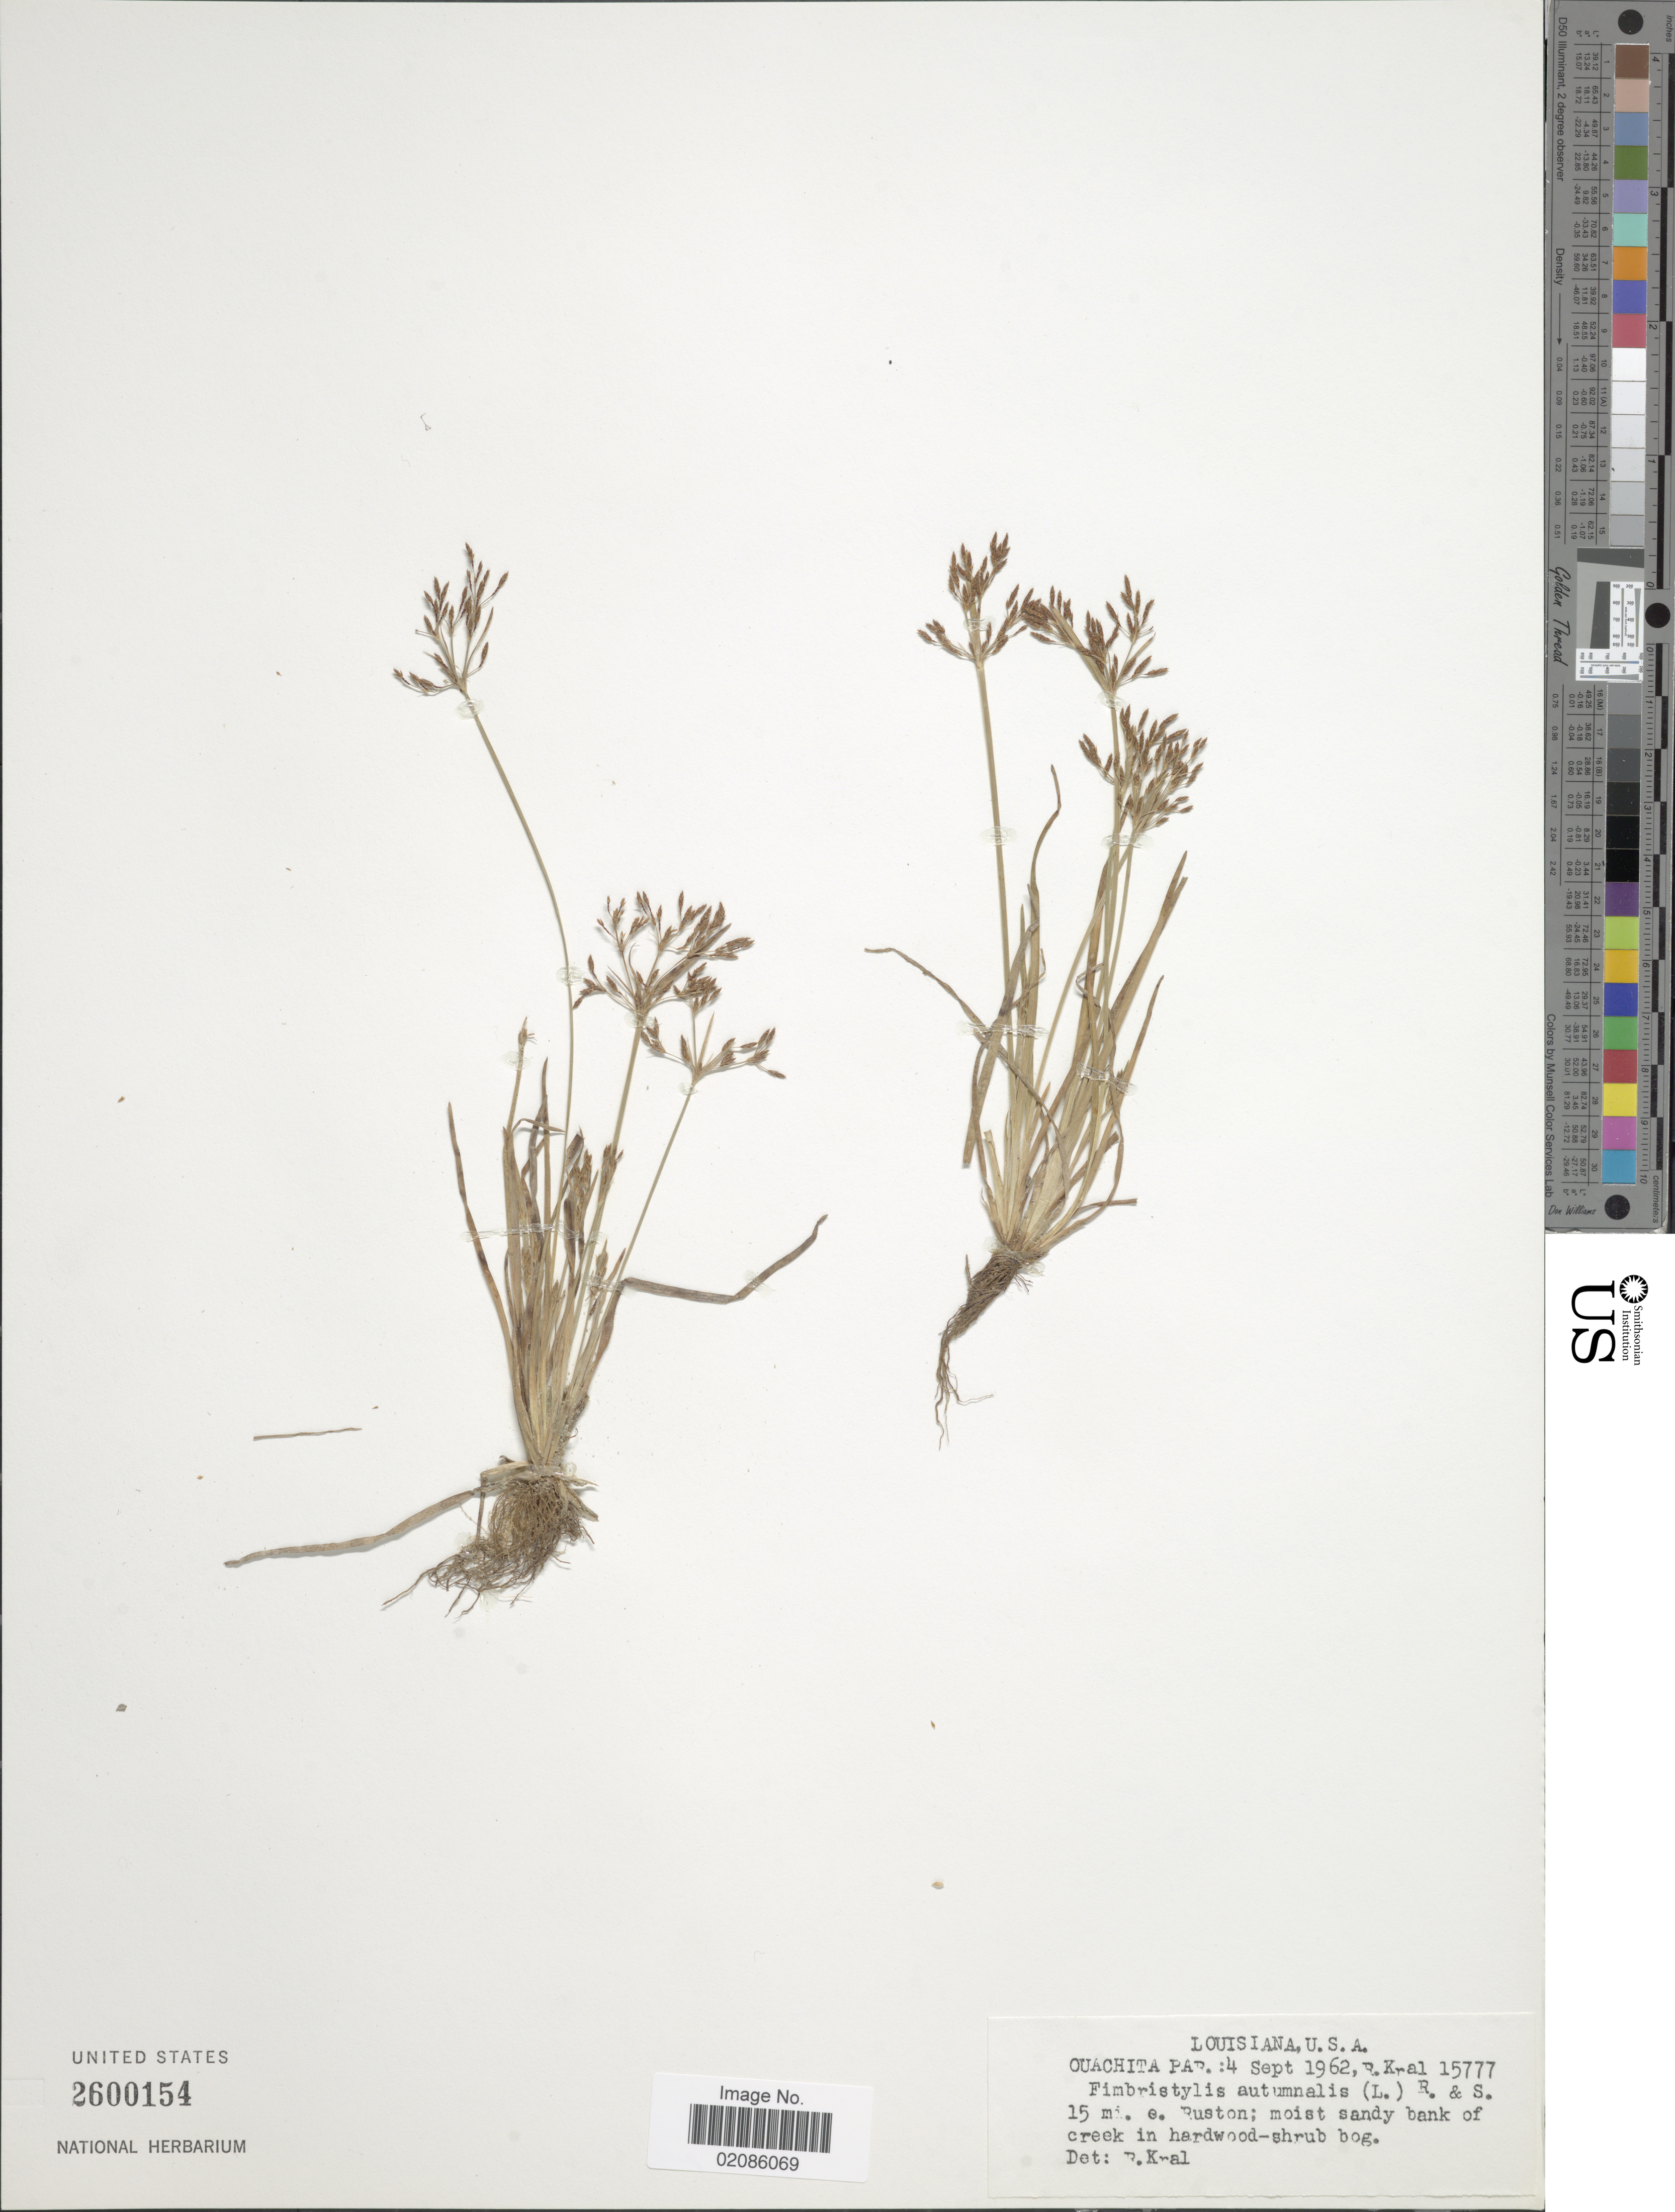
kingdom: Plantae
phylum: Tracheophyta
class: Liliopsida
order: Poales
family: Cyperaceae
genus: Fimbristylis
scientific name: Fimbristylis autumnalis (L.) Roem. & Schult.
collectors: R. Kral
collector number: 15777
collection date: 1962-09-04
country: United States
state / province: Louisiana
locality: Ouachita Par. 15 mi. e. Ruston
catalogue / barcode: US 2600154